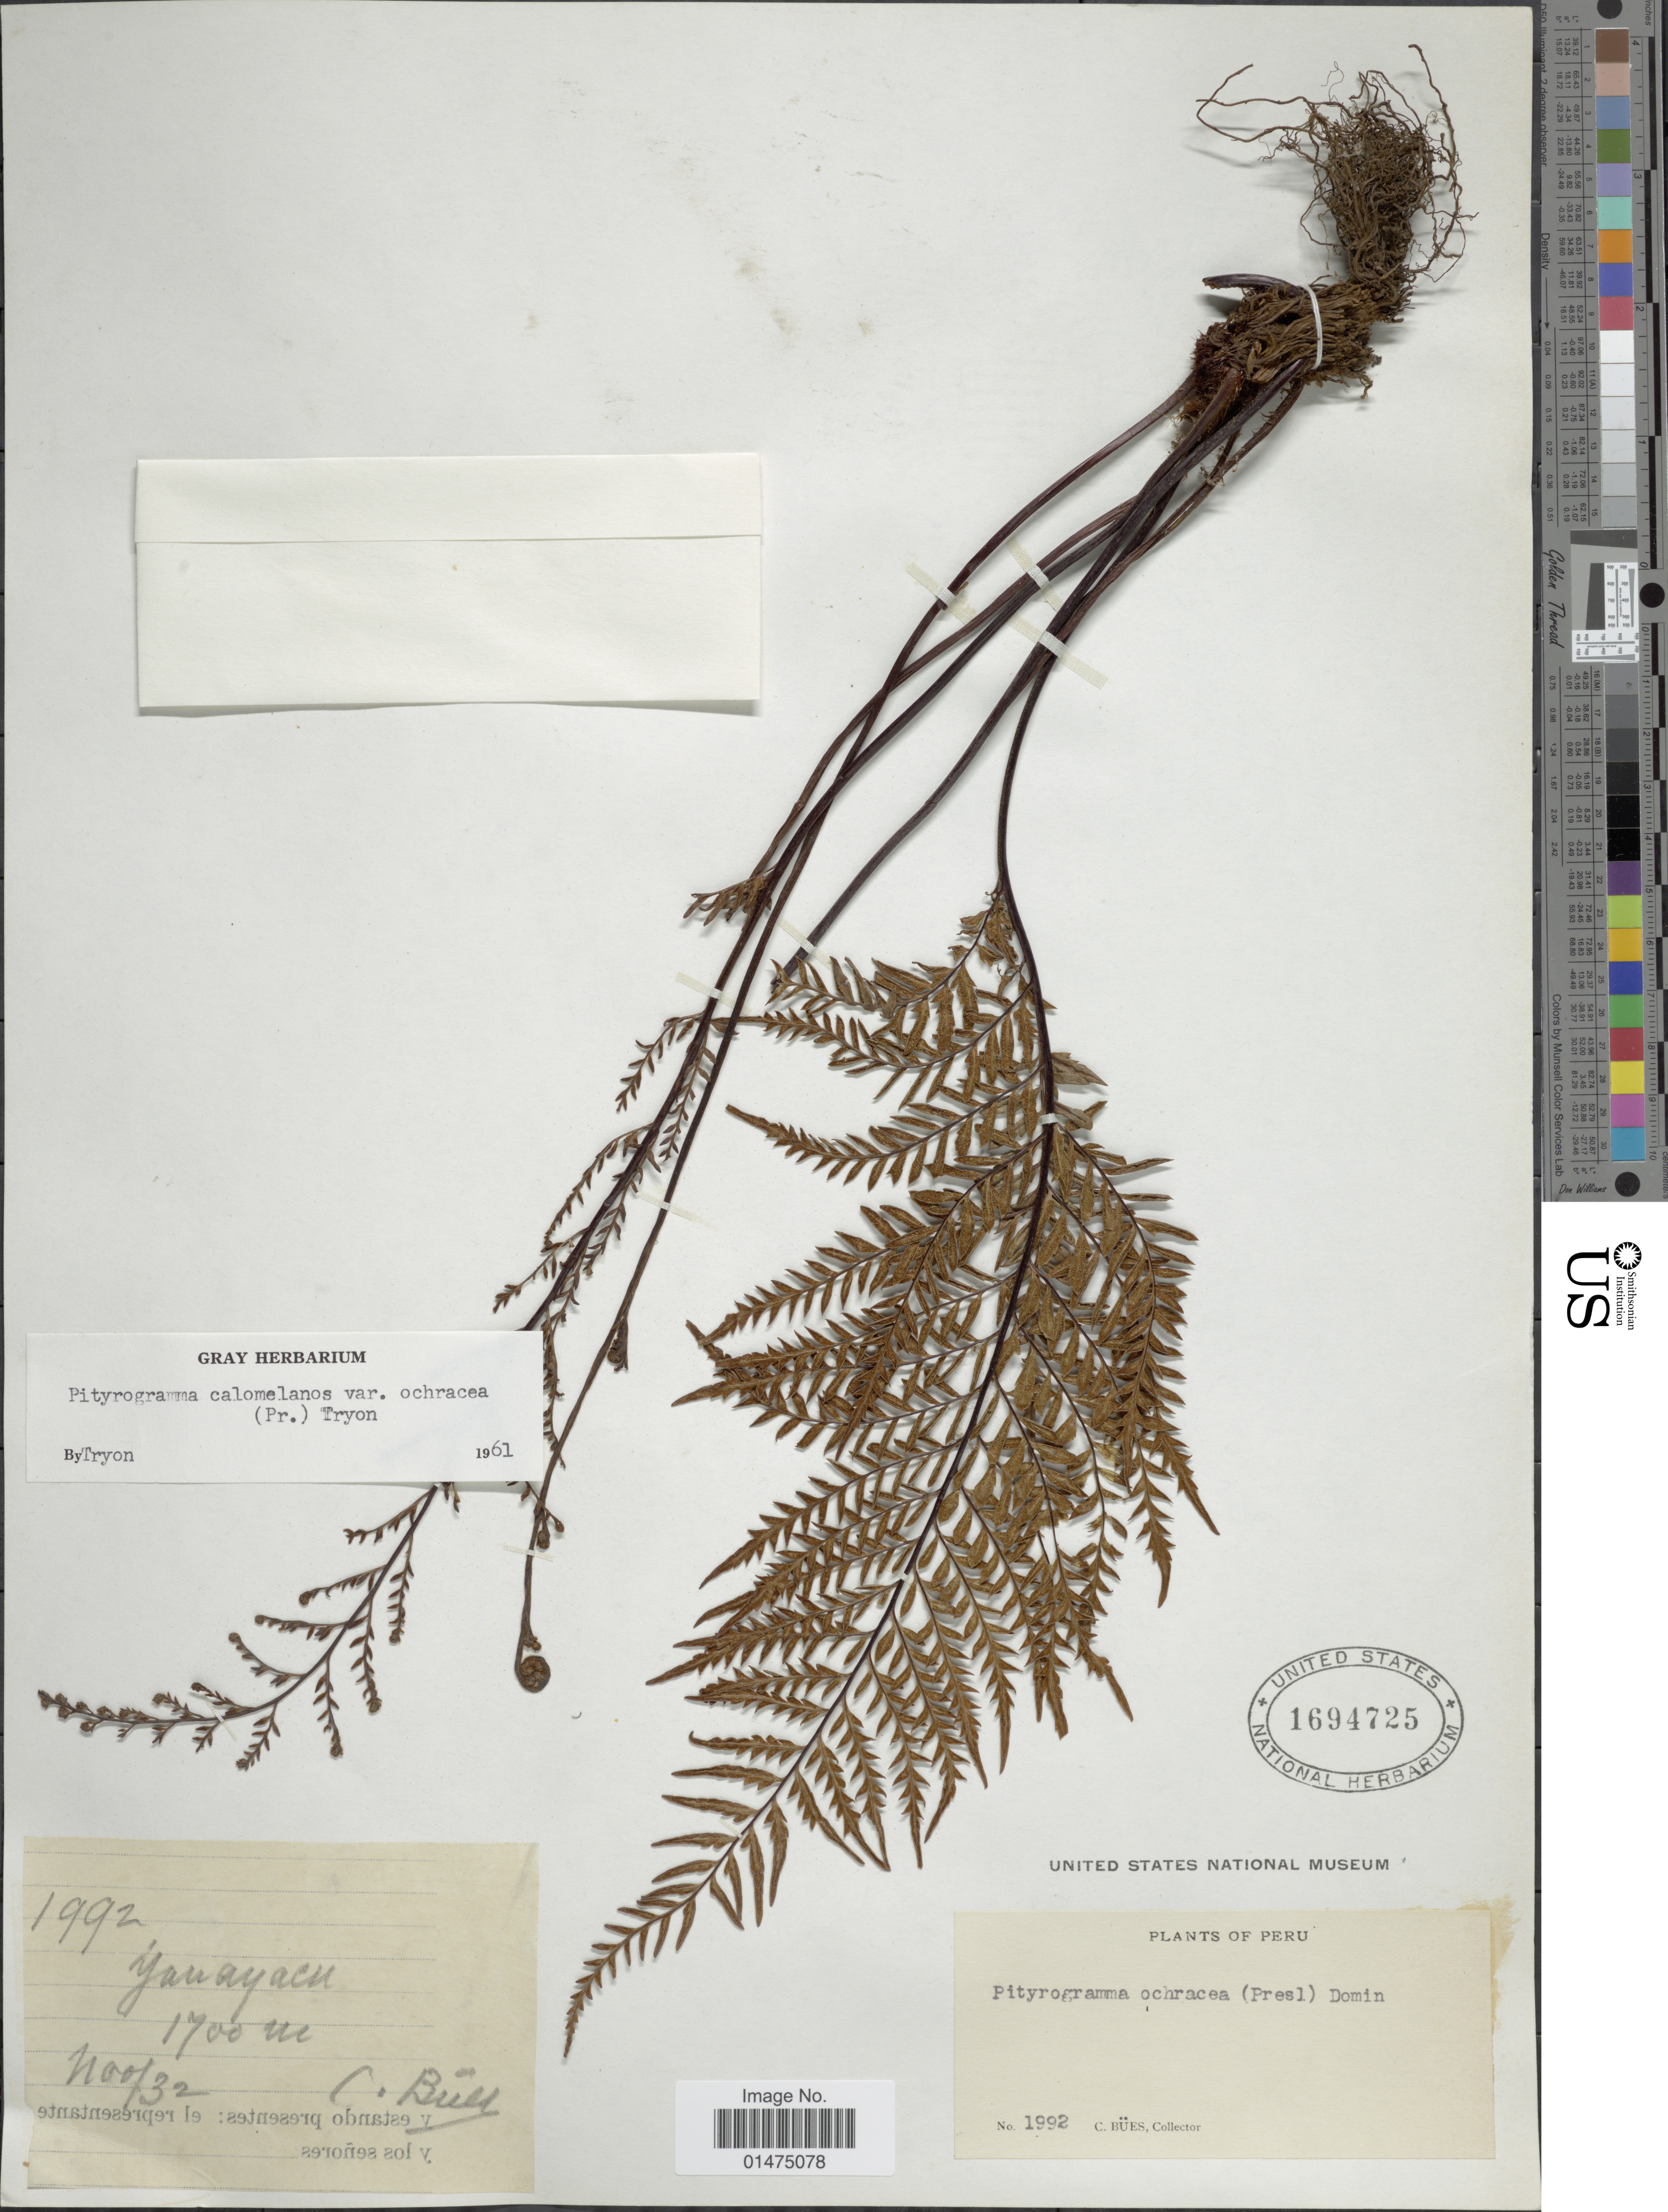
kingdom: Plantae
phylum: Tracheophyta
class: Polypodiopsida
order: Polypodiales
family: Pteridaceae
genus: Pityrogramma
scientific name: Pityrogramma ochracea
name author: (C. Presl) Domin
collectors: C. Bues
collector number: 1992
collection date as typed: Transcribed d/m/y: /11/32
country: Peru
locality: Yauayacu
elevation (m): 1700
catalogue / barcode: US 1694725